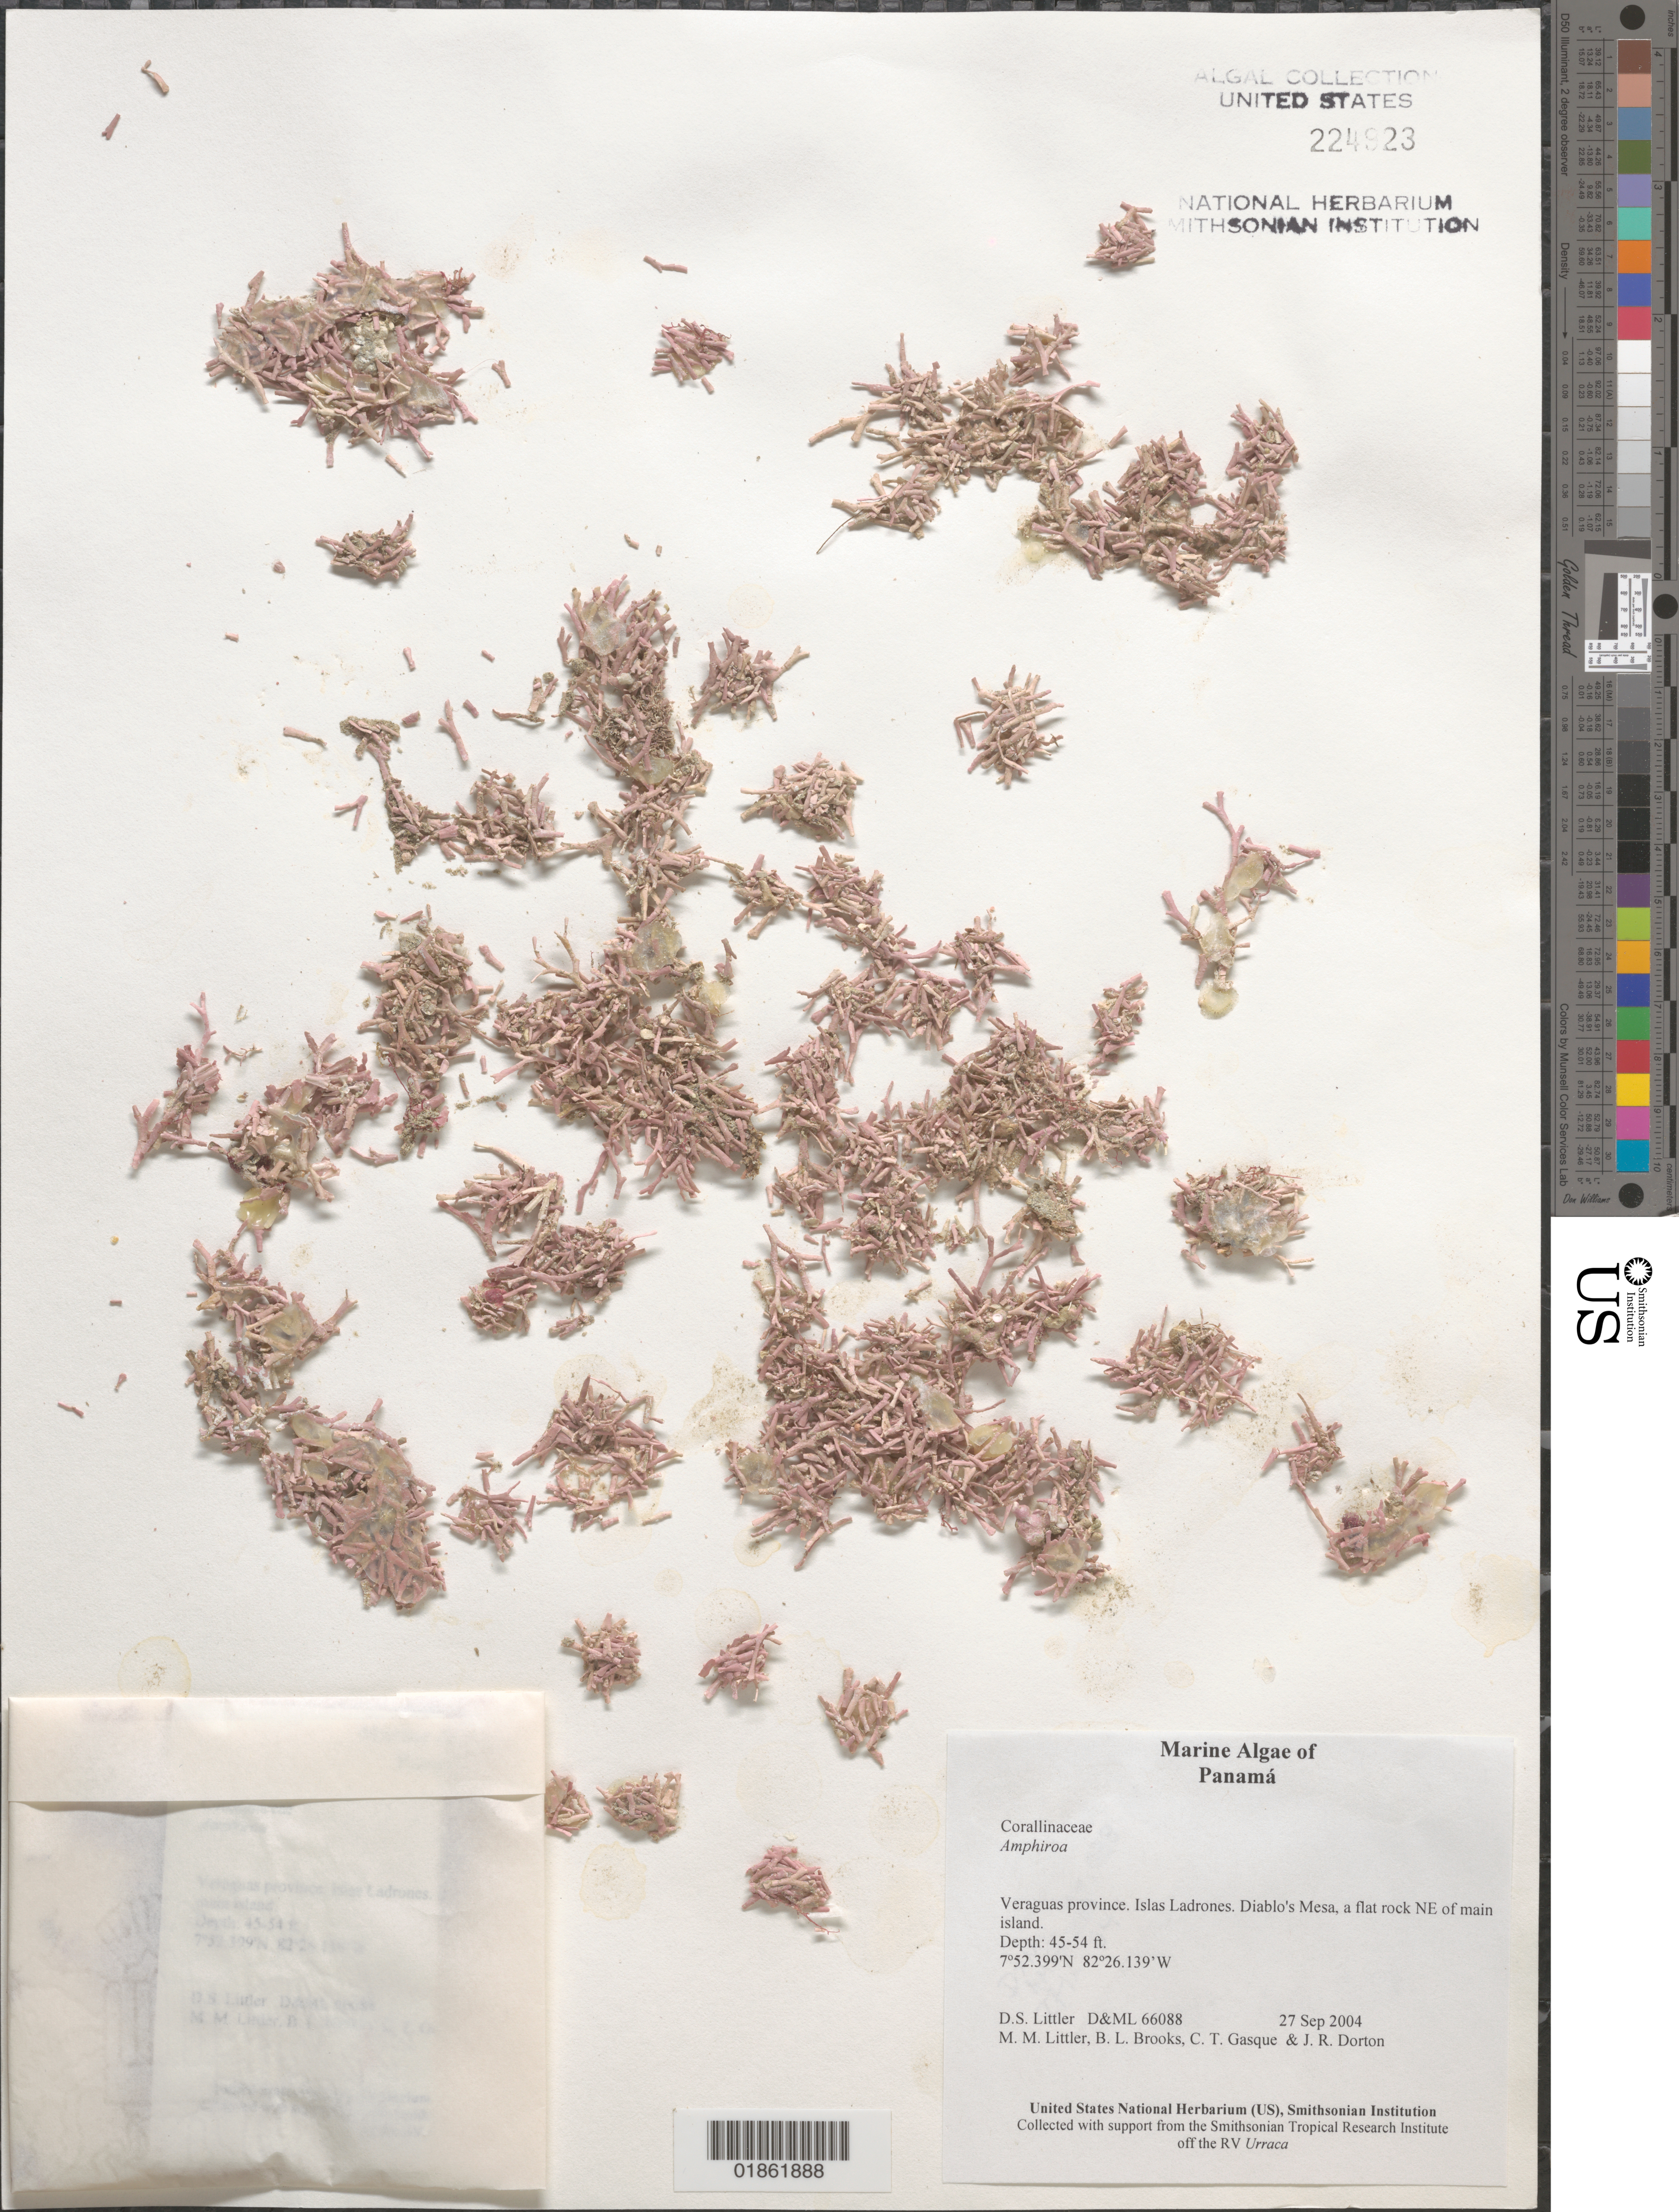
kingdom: Plantae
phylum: Rhodophyta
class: Florideophyceae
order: Corallinales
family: Lithophyllaceae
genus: Amphiroa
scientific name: Amphiroa sp.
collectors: D. S. Littler, M. M. Littler, J. Dorton & C. Gasque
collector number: D&ML 66088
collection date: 2004-09-27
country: Panama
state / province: Chiriquí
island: Ladrones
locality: Islas Ladrones. Diablo's Mesa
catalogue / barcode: US 224923